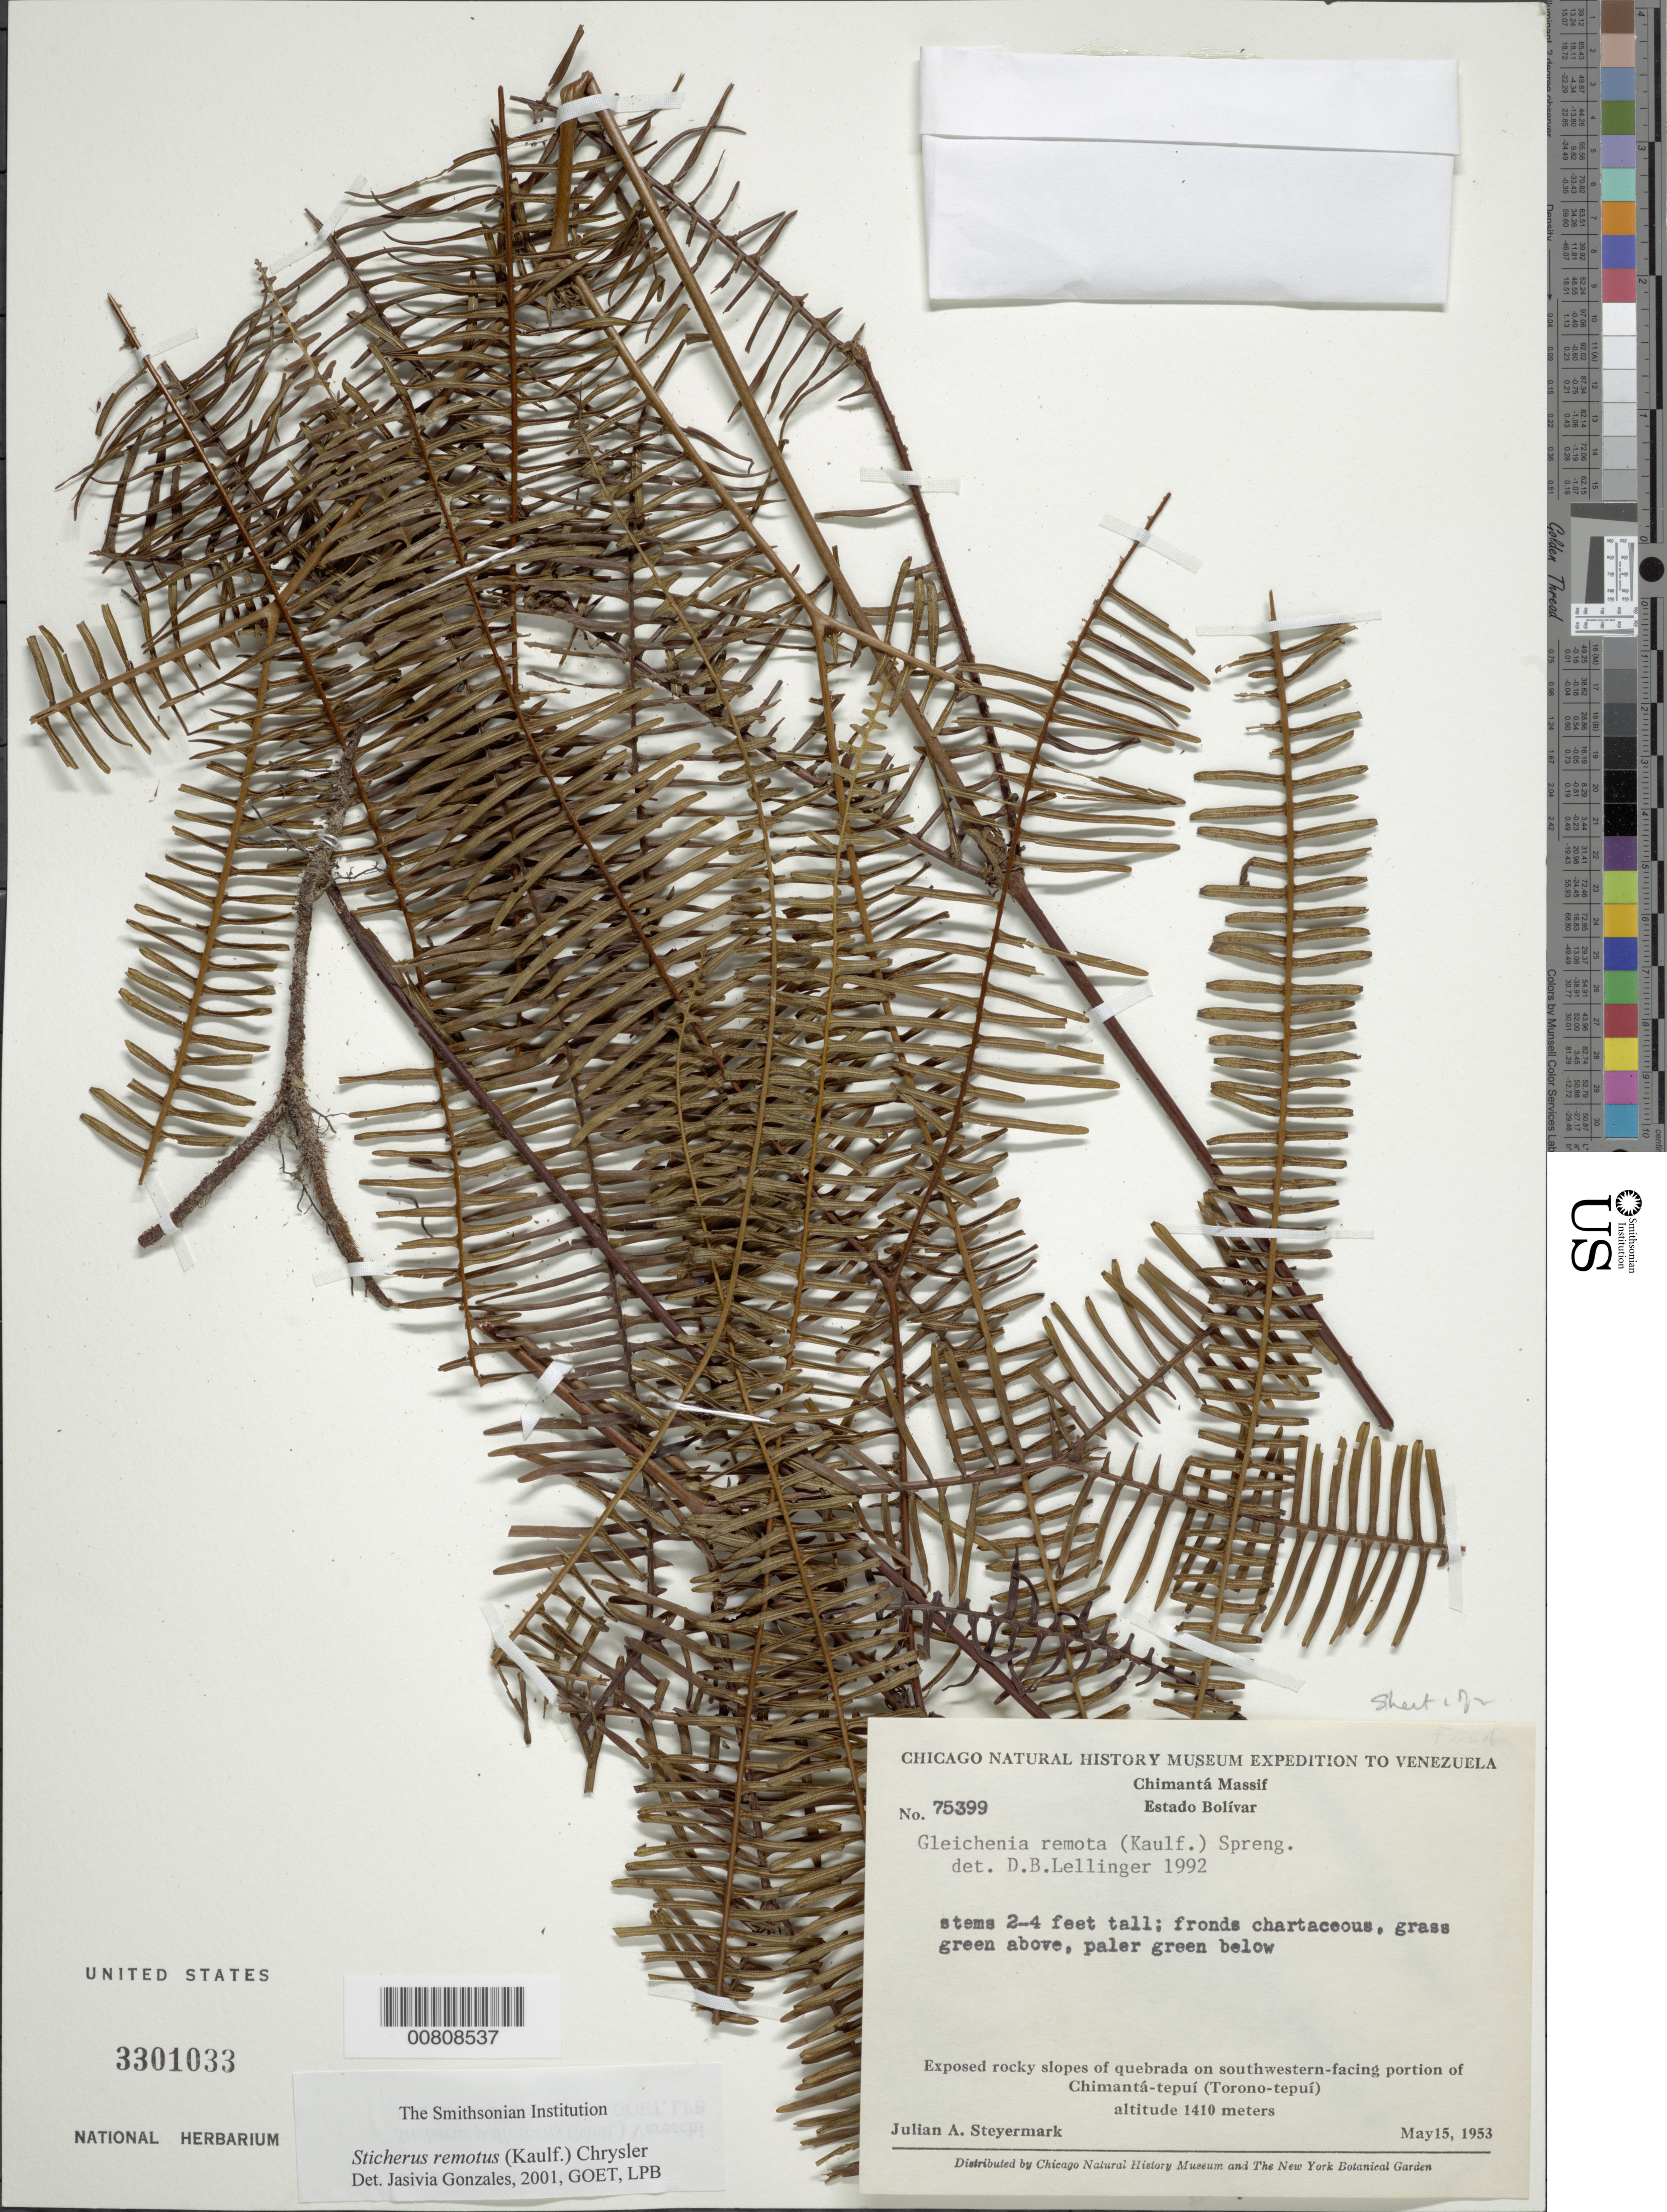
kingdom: Plantae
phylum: Tracheophyta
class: Polypodiopsida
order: Gleicheniales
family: Gleicheniaceae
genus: Sticherus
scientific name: Sticherus remotus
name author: (Kaulf.) Chrysler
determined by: Gonzales, J.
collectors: J. Steyermark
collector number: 75399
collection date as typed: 15-May-53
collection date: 1953-05-15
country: Venezuela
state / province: Bolívar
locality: Chimantá Massif, Chimantá-tepuí (Torono-tepuí), SW-facing part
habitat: Exposed rocky slopes of quebrada, Forested slopes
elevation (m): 1410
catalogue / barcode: US 3301033